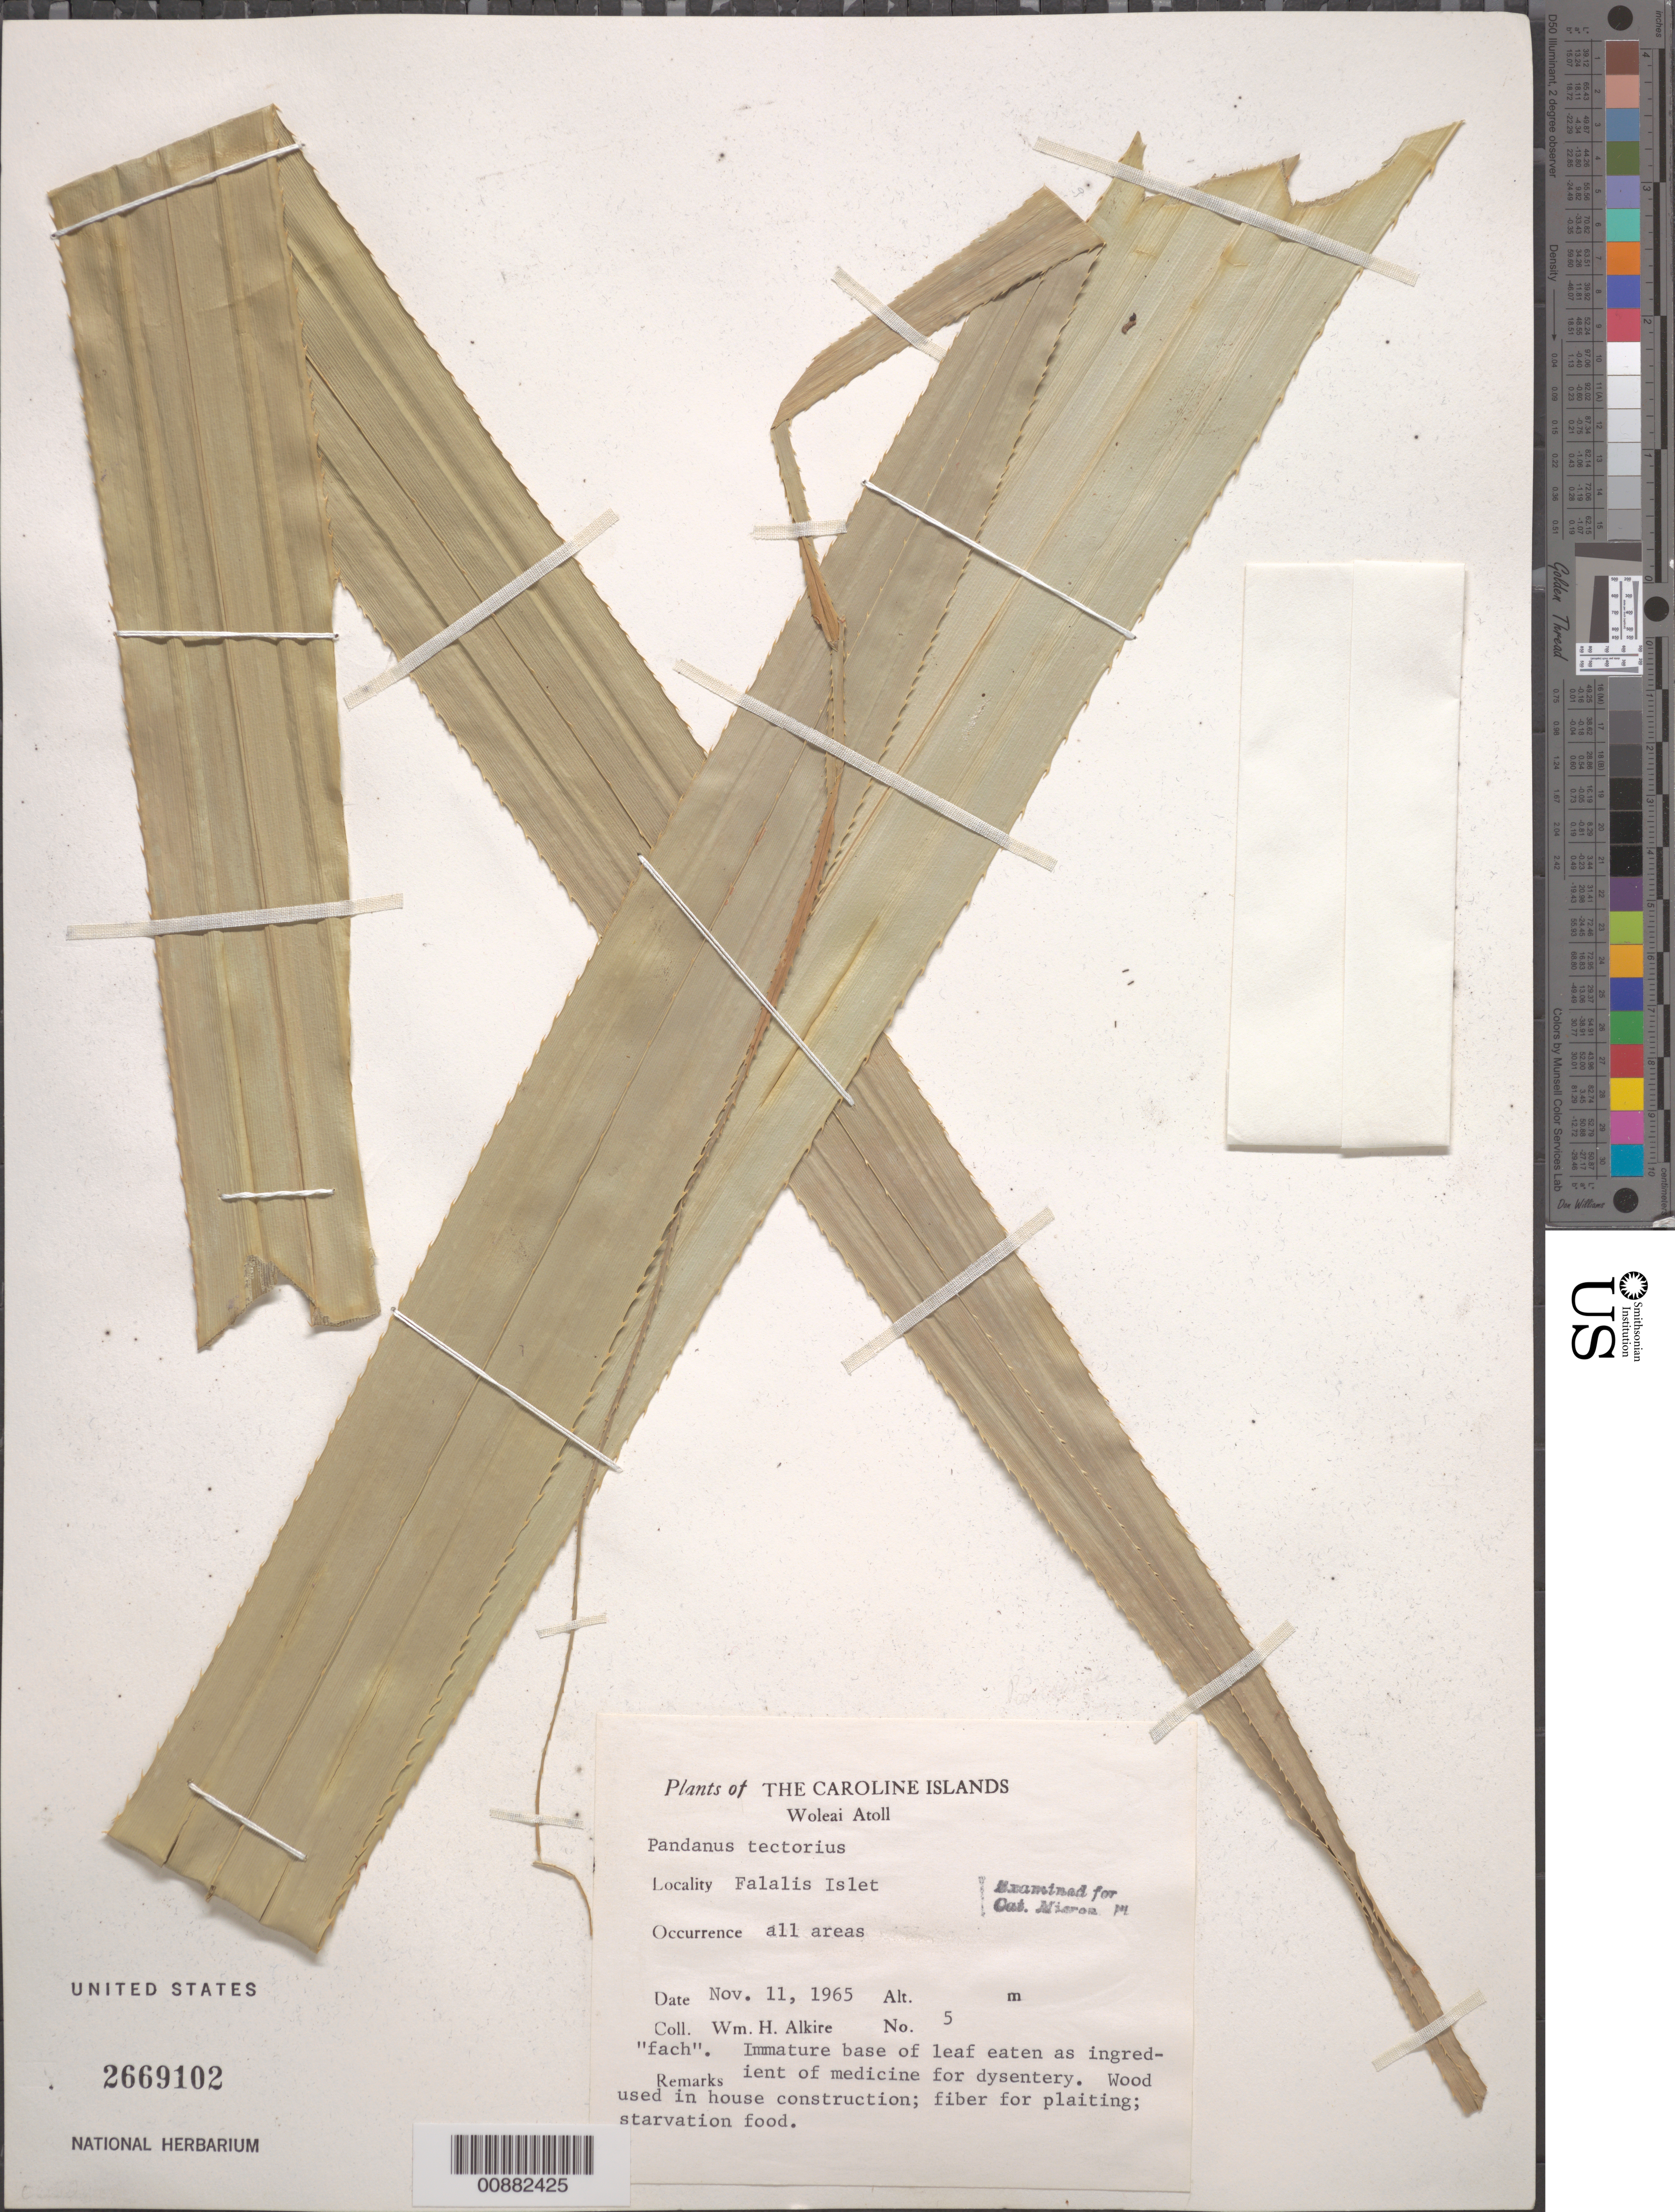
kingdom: Plantae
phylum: Tracheophyta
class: Liliopsida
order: Pandanales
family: Pandanaceae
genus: Pandanus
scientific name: Pandanus tectorius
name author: Parkinson ex DuRoi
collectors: W. Alkire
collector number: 5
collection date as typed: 11 Nov 1965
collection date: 1965-11-11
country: Micronesia, Federated States of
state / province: Yap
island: Woleai Atoll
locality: Falalis islet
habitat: All areas.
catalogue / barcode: US 2669102